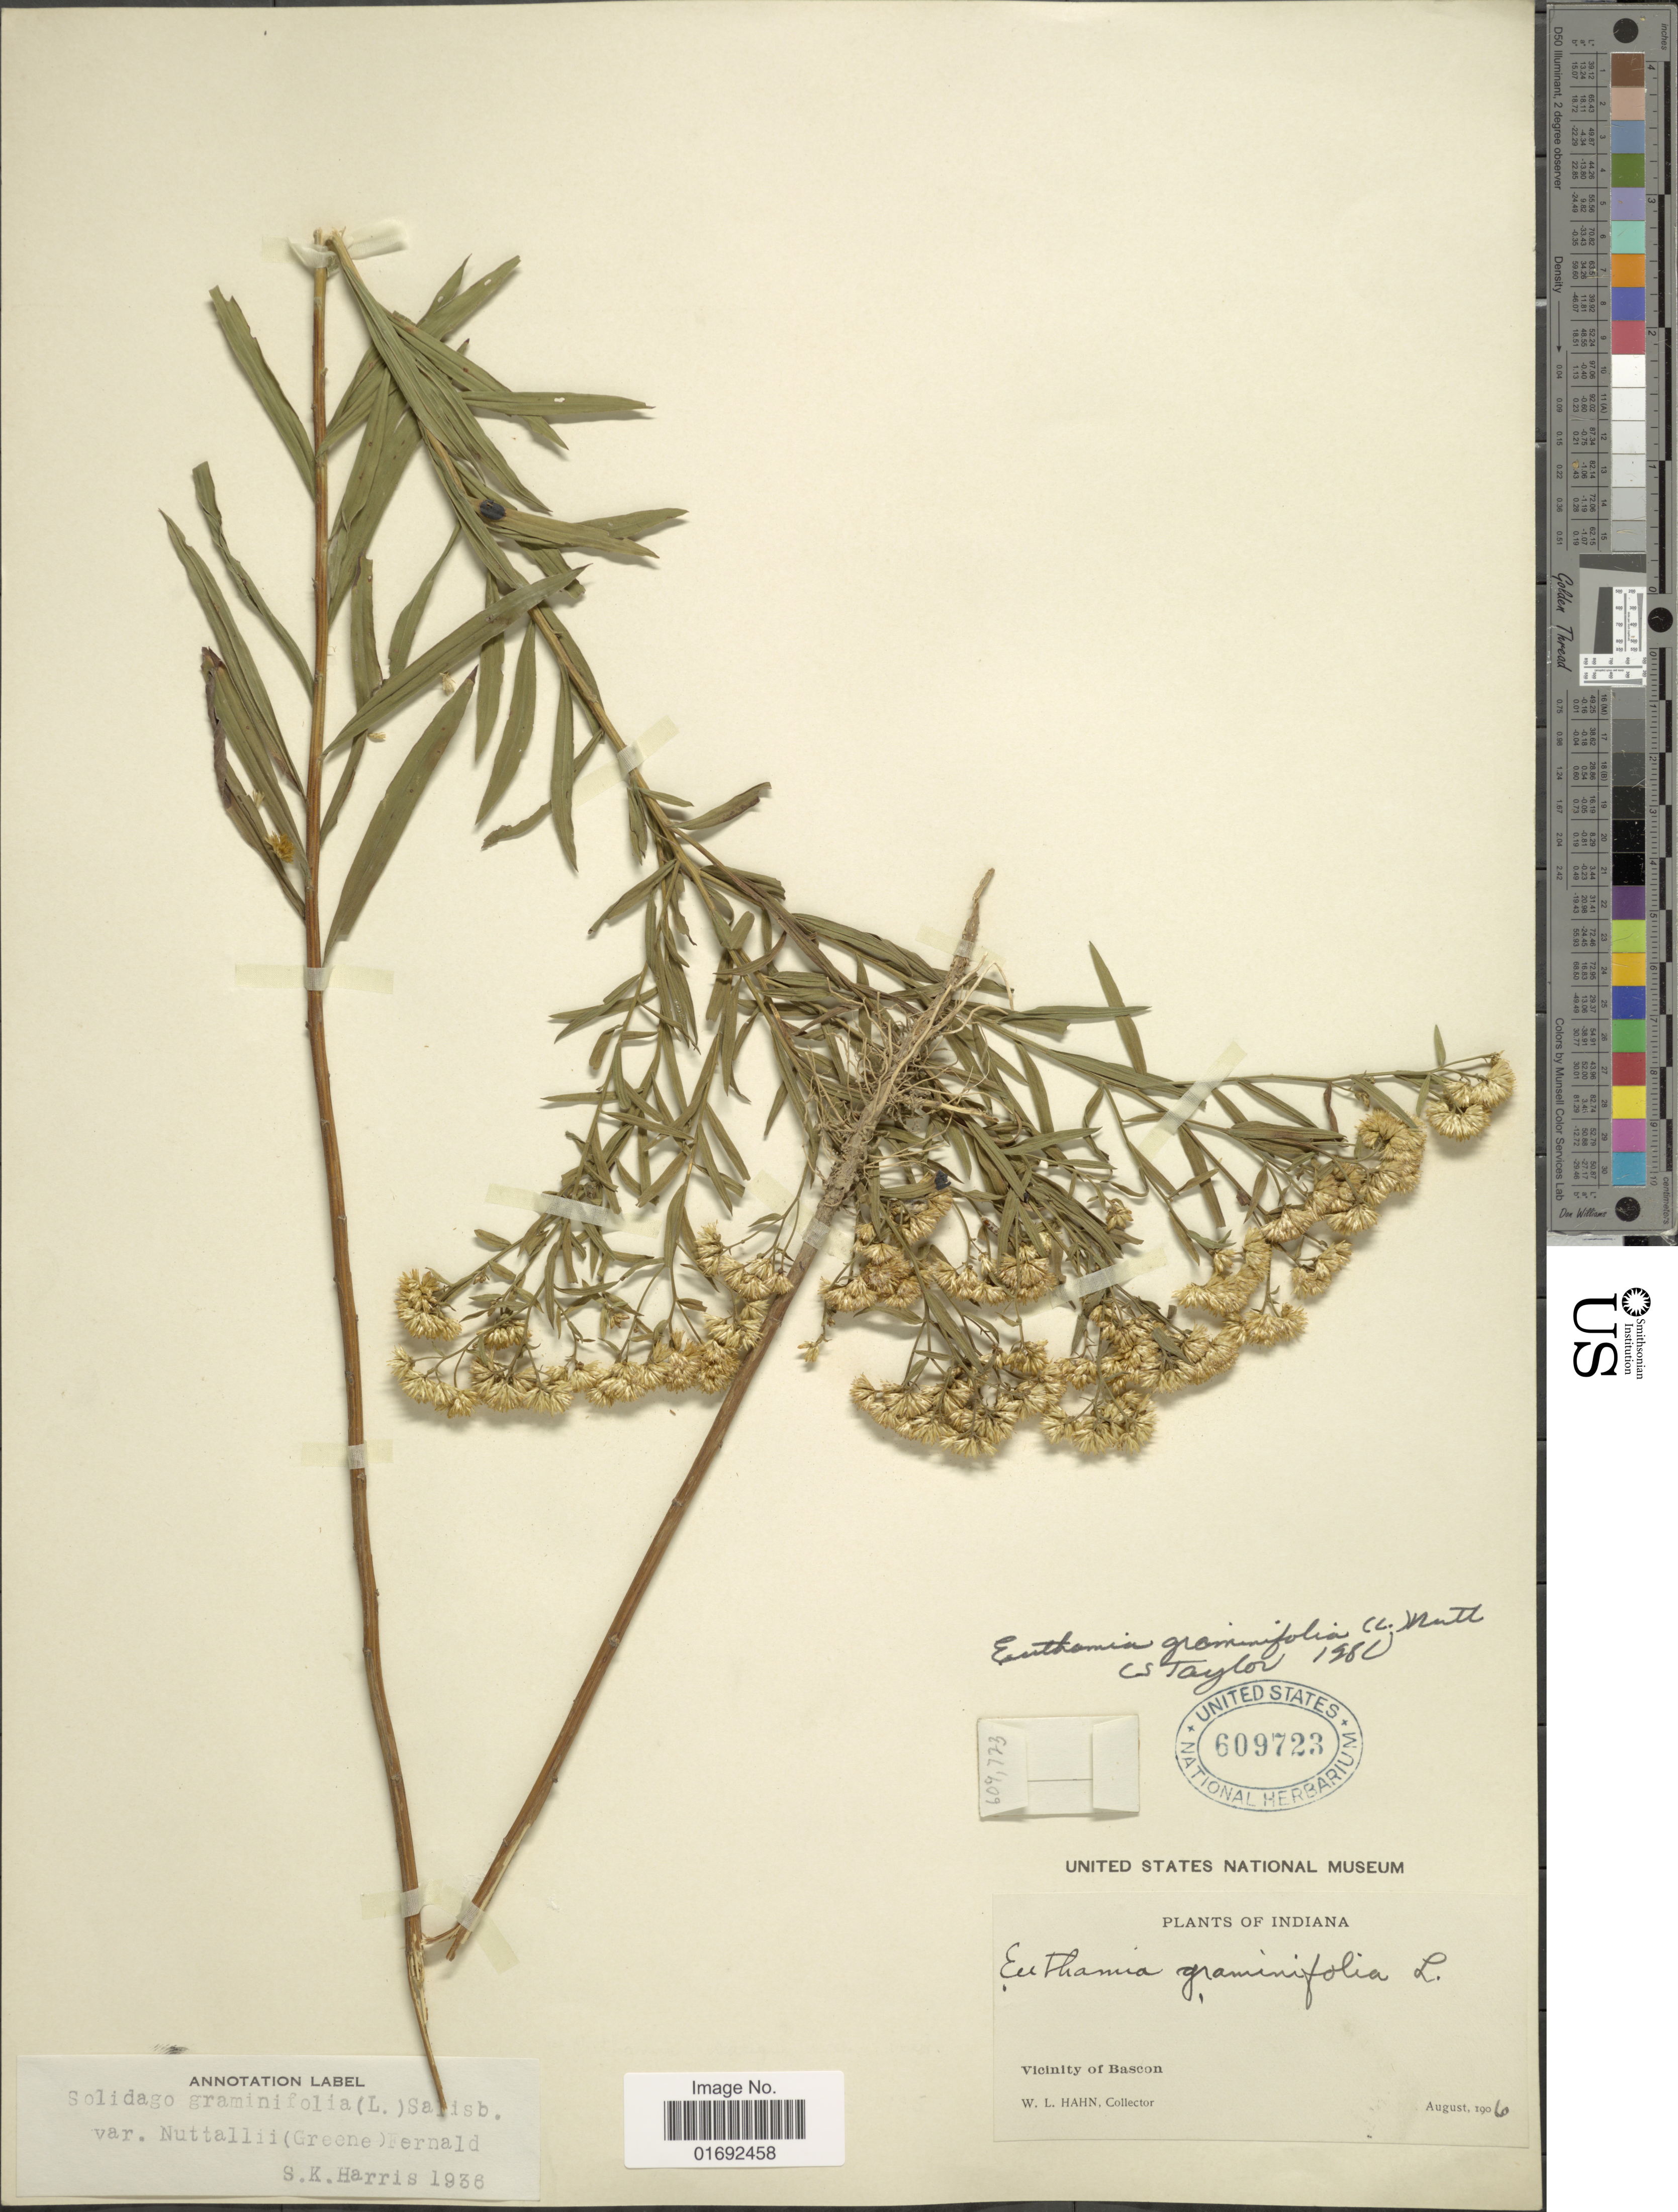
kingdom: Plantae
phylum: Tracheophyta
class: Magnoliopsida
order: Asterales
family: Asteraceae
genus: Euthamia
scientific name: Euthamia graminifolia var. nuttalii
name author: (S.W. Greene) W. Stone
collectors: W. L. Hahn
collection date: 1906-08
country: United States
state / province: Indiana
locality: Vicinity of Bascon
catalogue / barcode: US 609723